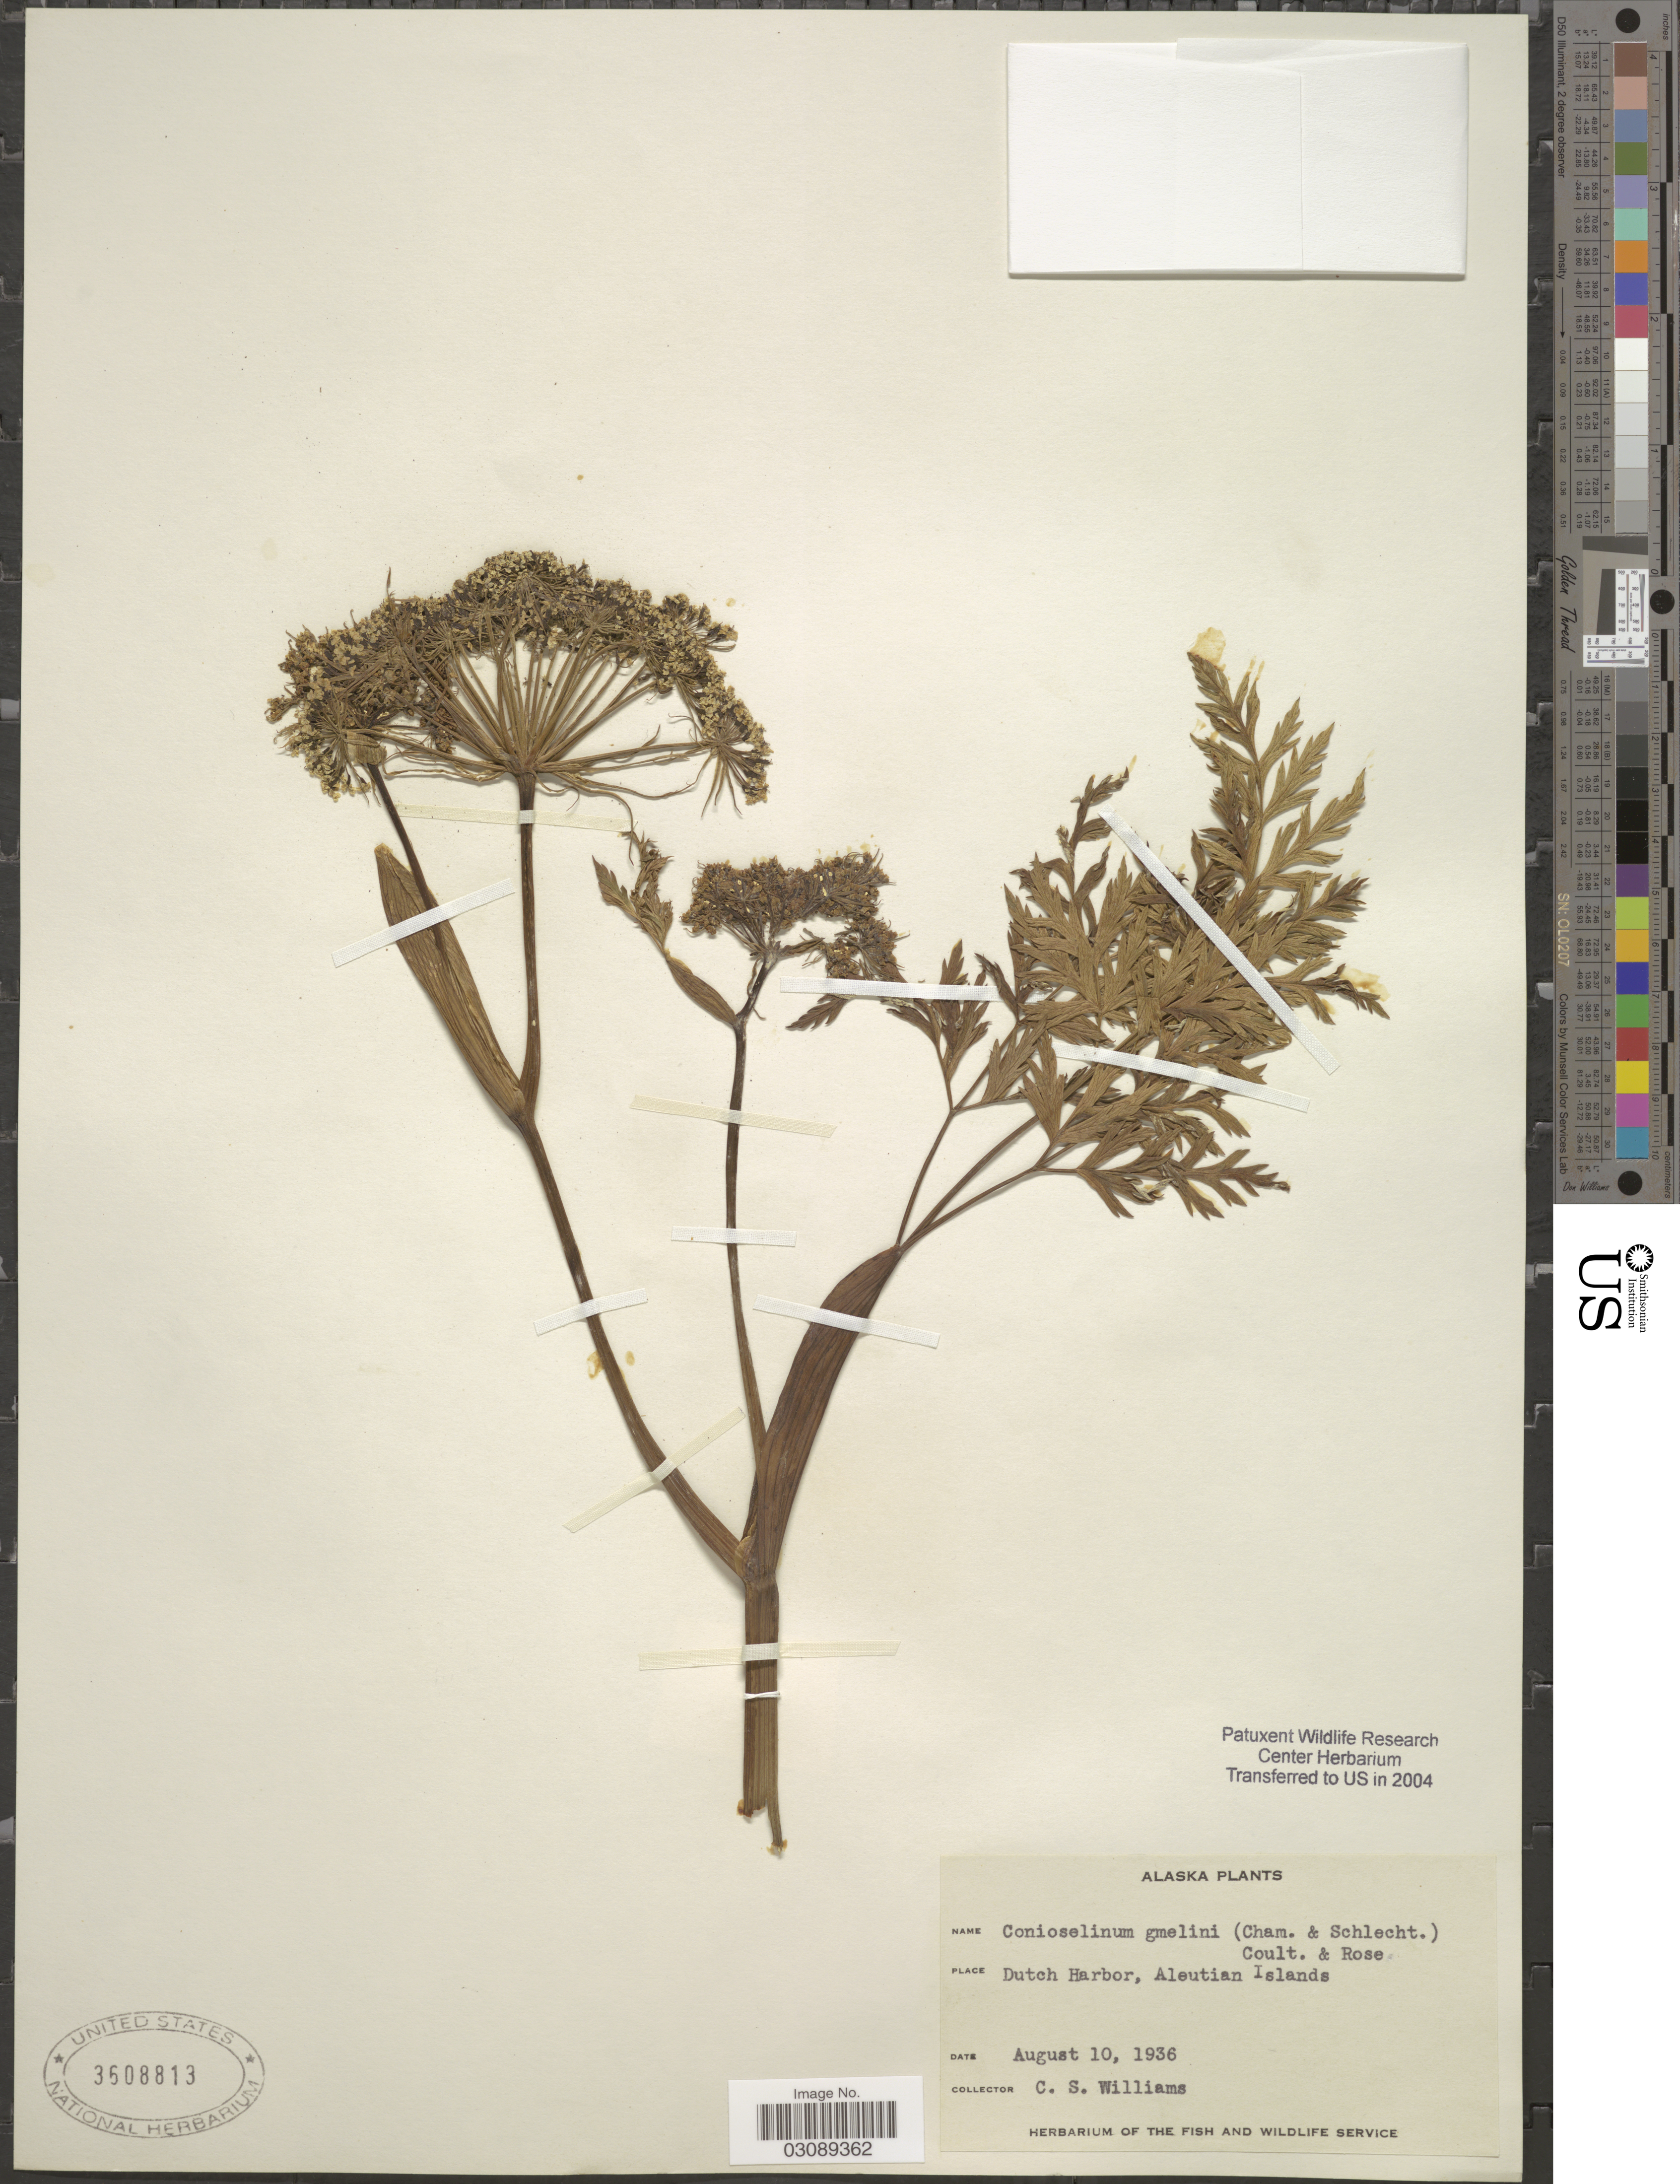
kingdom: Plantae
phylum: Tracheophyta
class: Magnoliopsida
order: Apiales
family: Apiaceae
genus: Coelopleurum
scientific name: Coelopleurum gmelinii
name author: (DC.) Ledeb.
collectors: C. Williams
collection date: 1936-08-10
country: United States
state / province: Alaska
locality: Dutch Harbor, Aleutian Islands.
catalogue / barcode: US 3608813